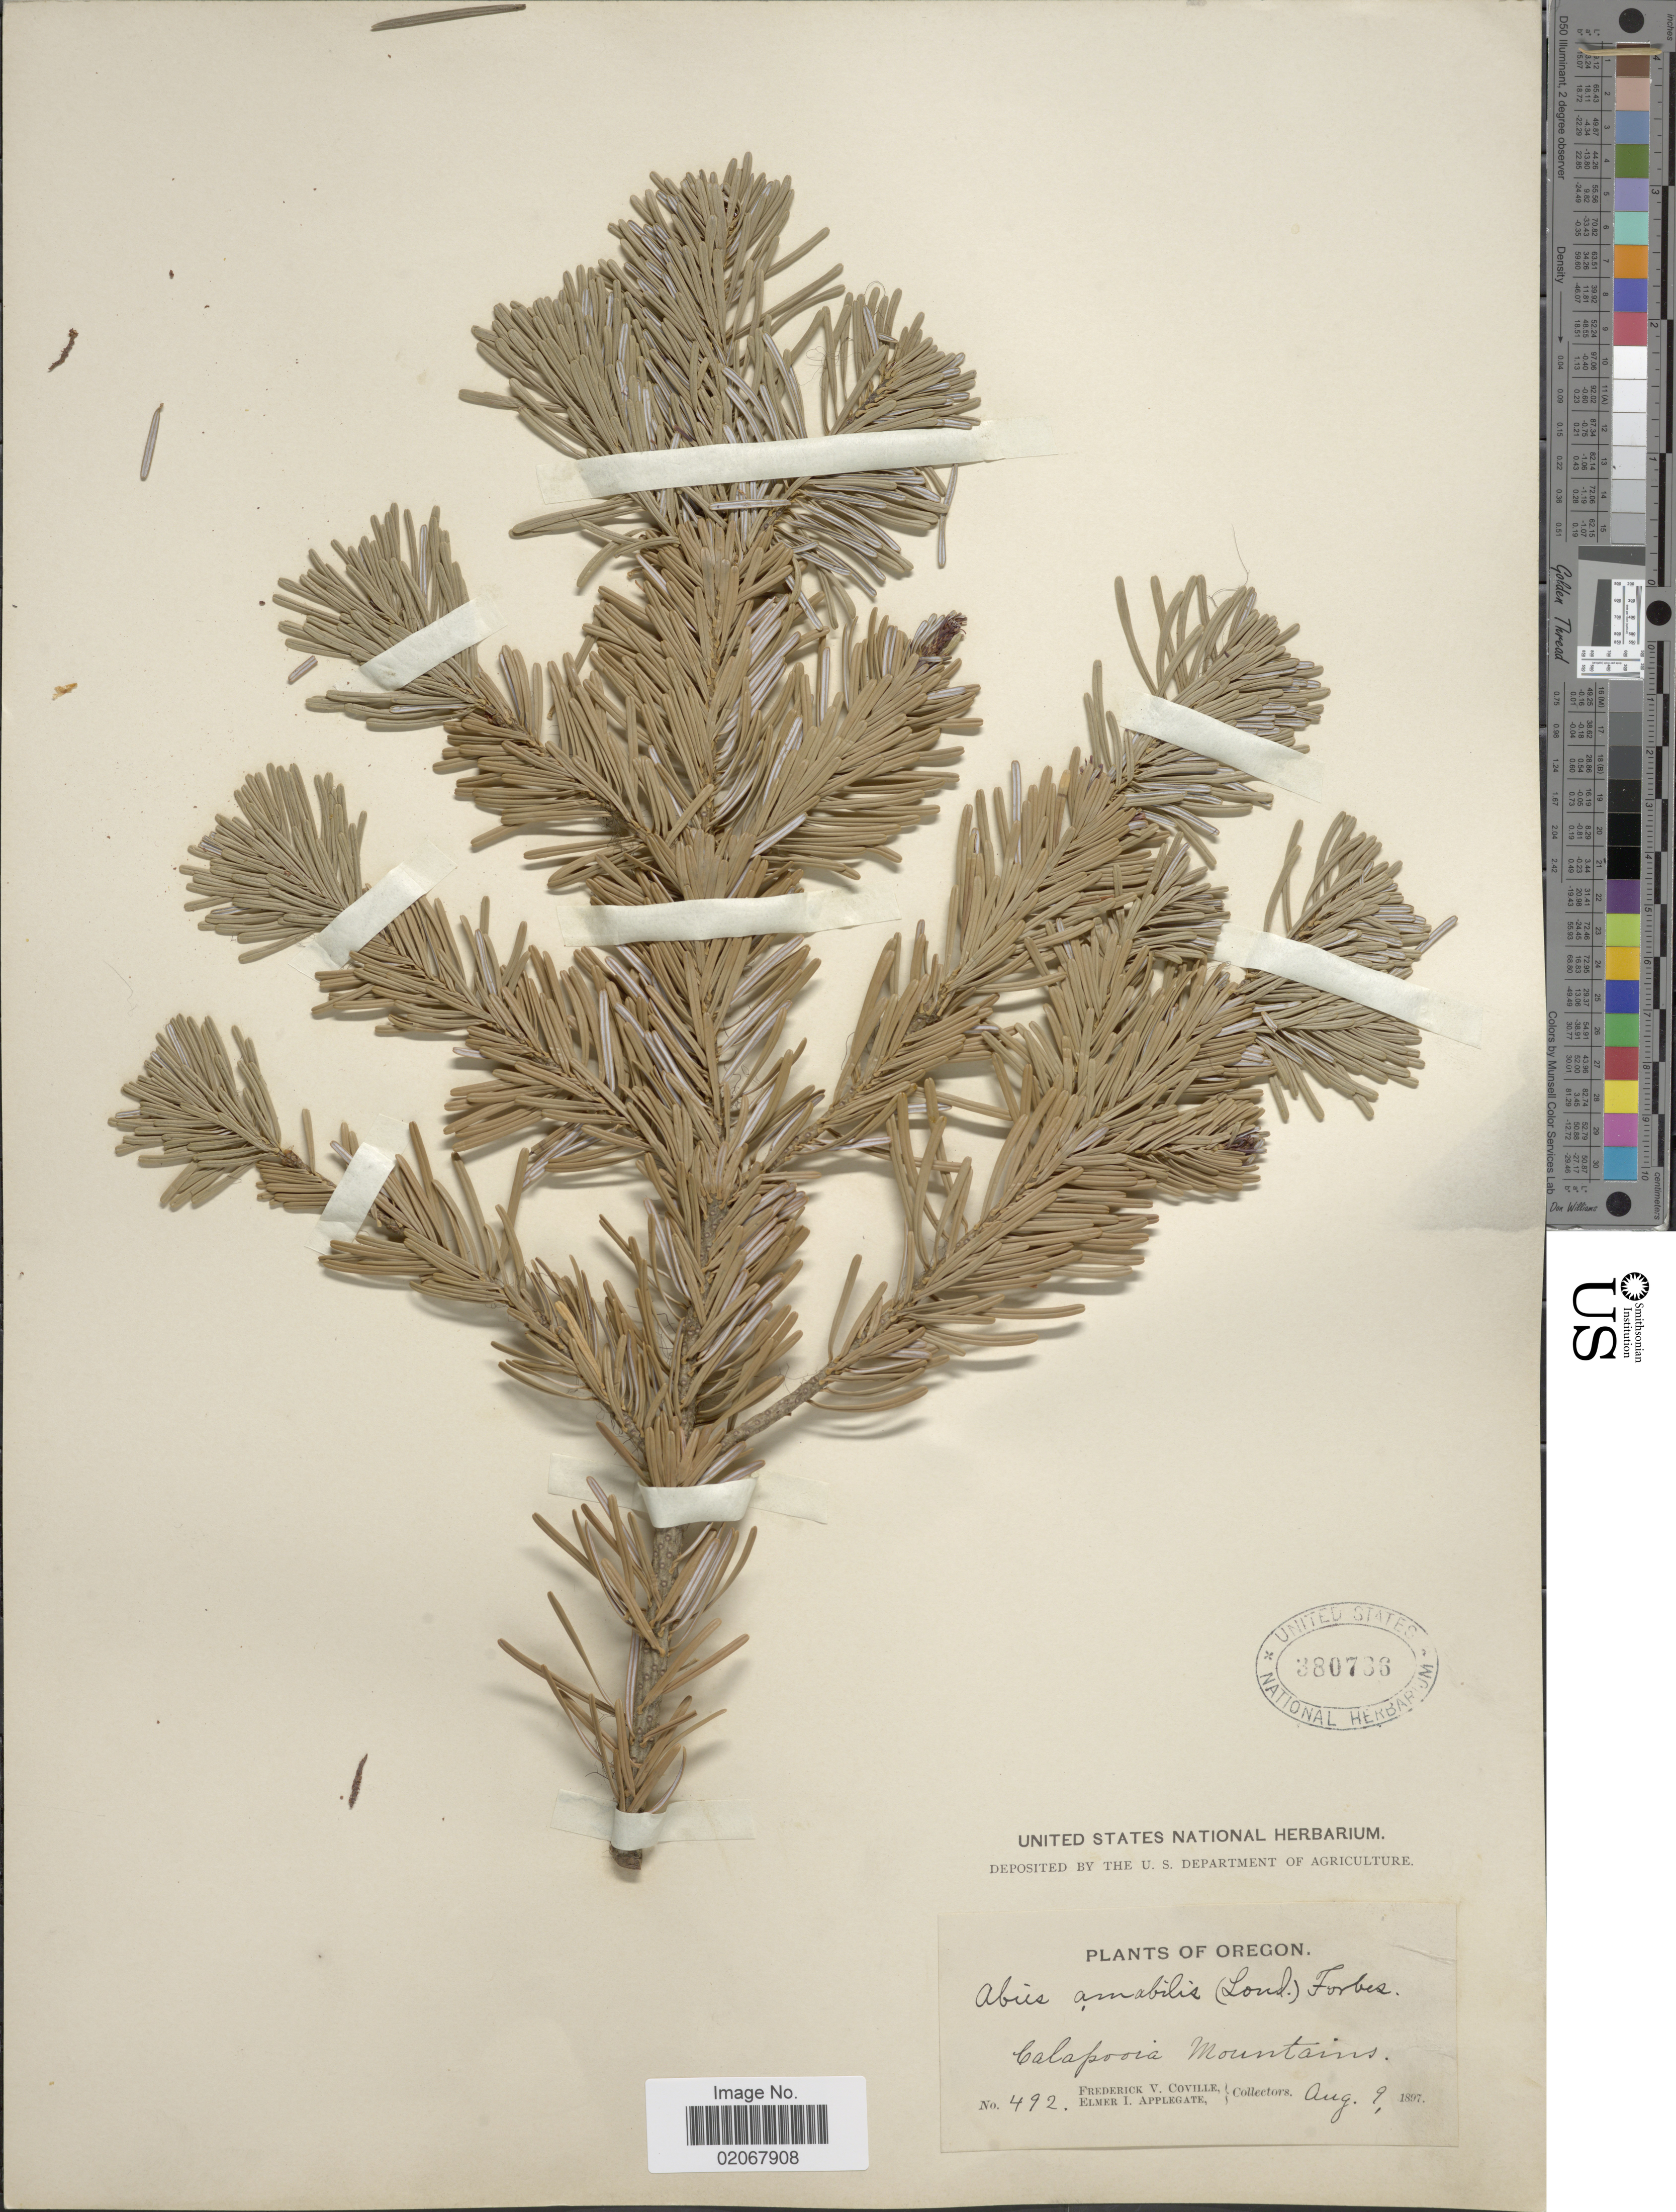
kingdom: Plantae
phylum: Tracheophyta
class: Pinopsida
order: Pinales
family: Pinaceae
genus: Abies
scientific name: Abies amabilis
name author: Douglas ex J. Forbes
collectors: F. V. Coville & E. I. Applegate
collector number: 492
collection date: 1897-08-09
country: United States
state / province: Oregon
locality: Calapooia Mountains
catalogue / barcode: US 380766